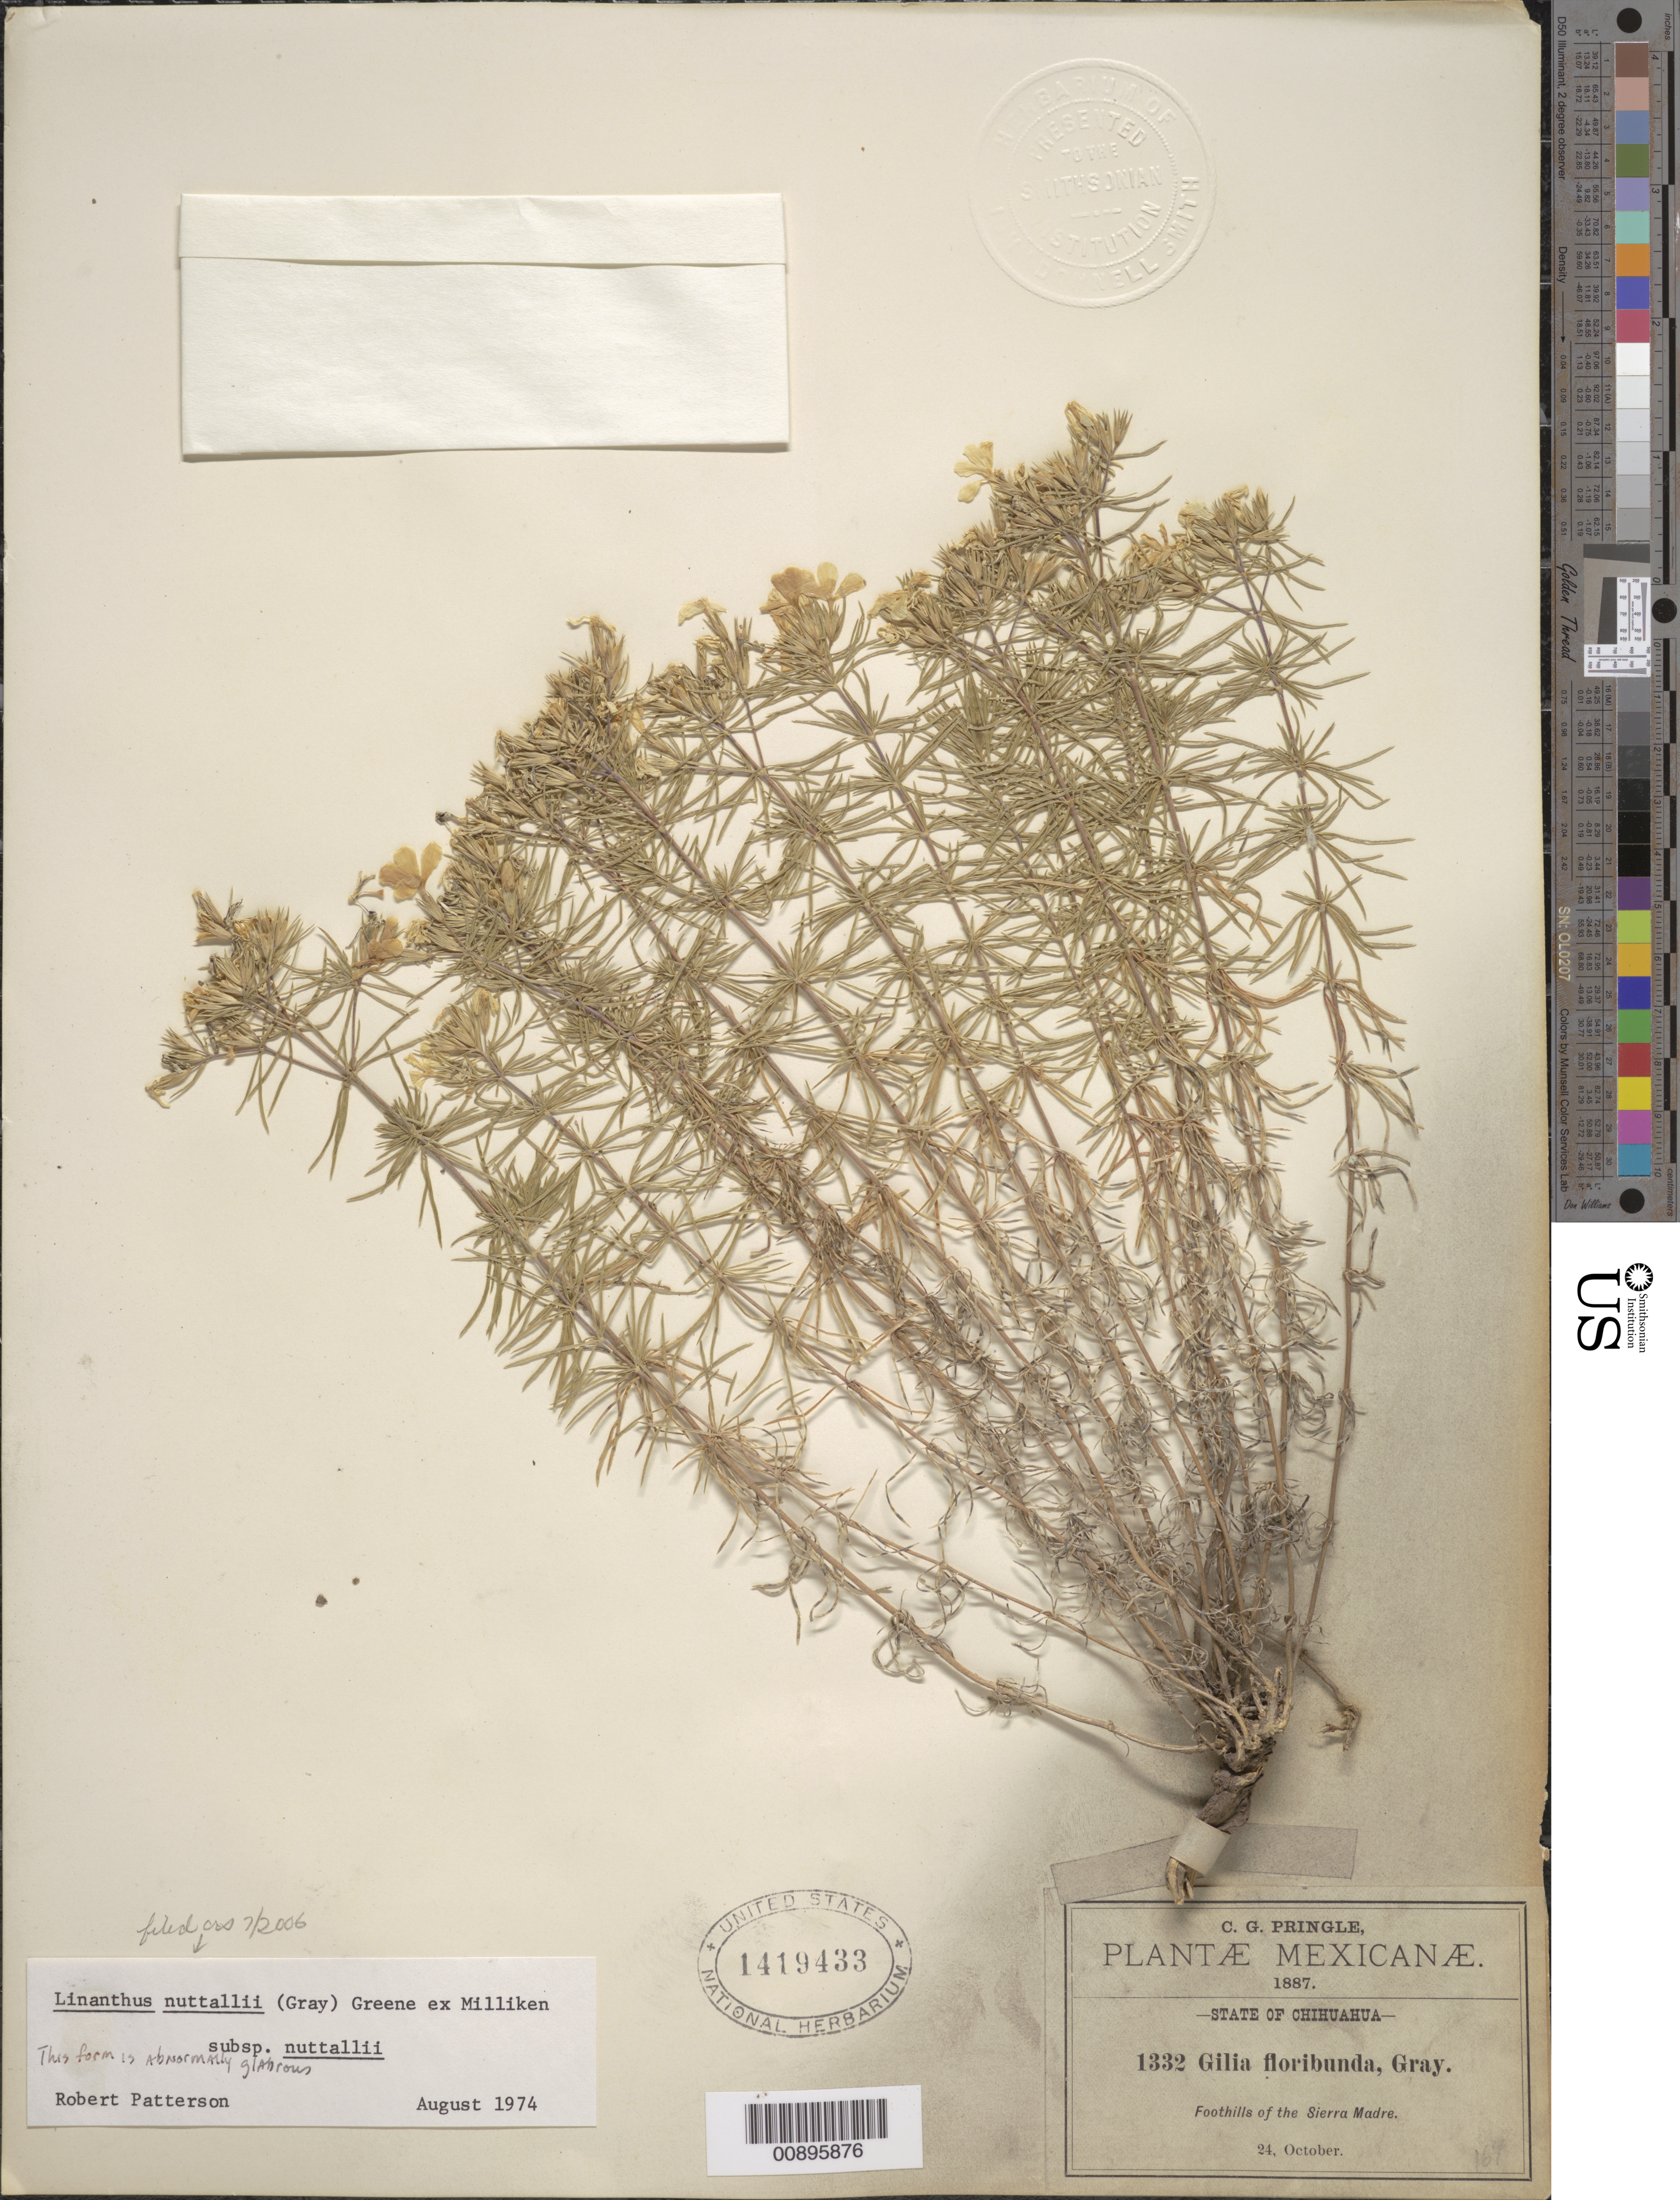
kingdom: Plantae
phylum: Tracheophyta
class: Magnoliopsida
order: Ericales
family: Polemoniaceae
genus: Leptosiphon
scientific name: Leptosiphon nuttallii subsp. nuttallii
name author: (A. Gray) J.M. Porter & L.A. Johnson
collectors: C. G. Pringle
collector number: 1332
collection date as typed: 24 Oct 1887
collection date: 1887-10-24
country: Mexico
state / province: Chihuahua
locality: Foothills of the Sierra Madre, Chihuahua.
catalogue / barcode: US 1419433